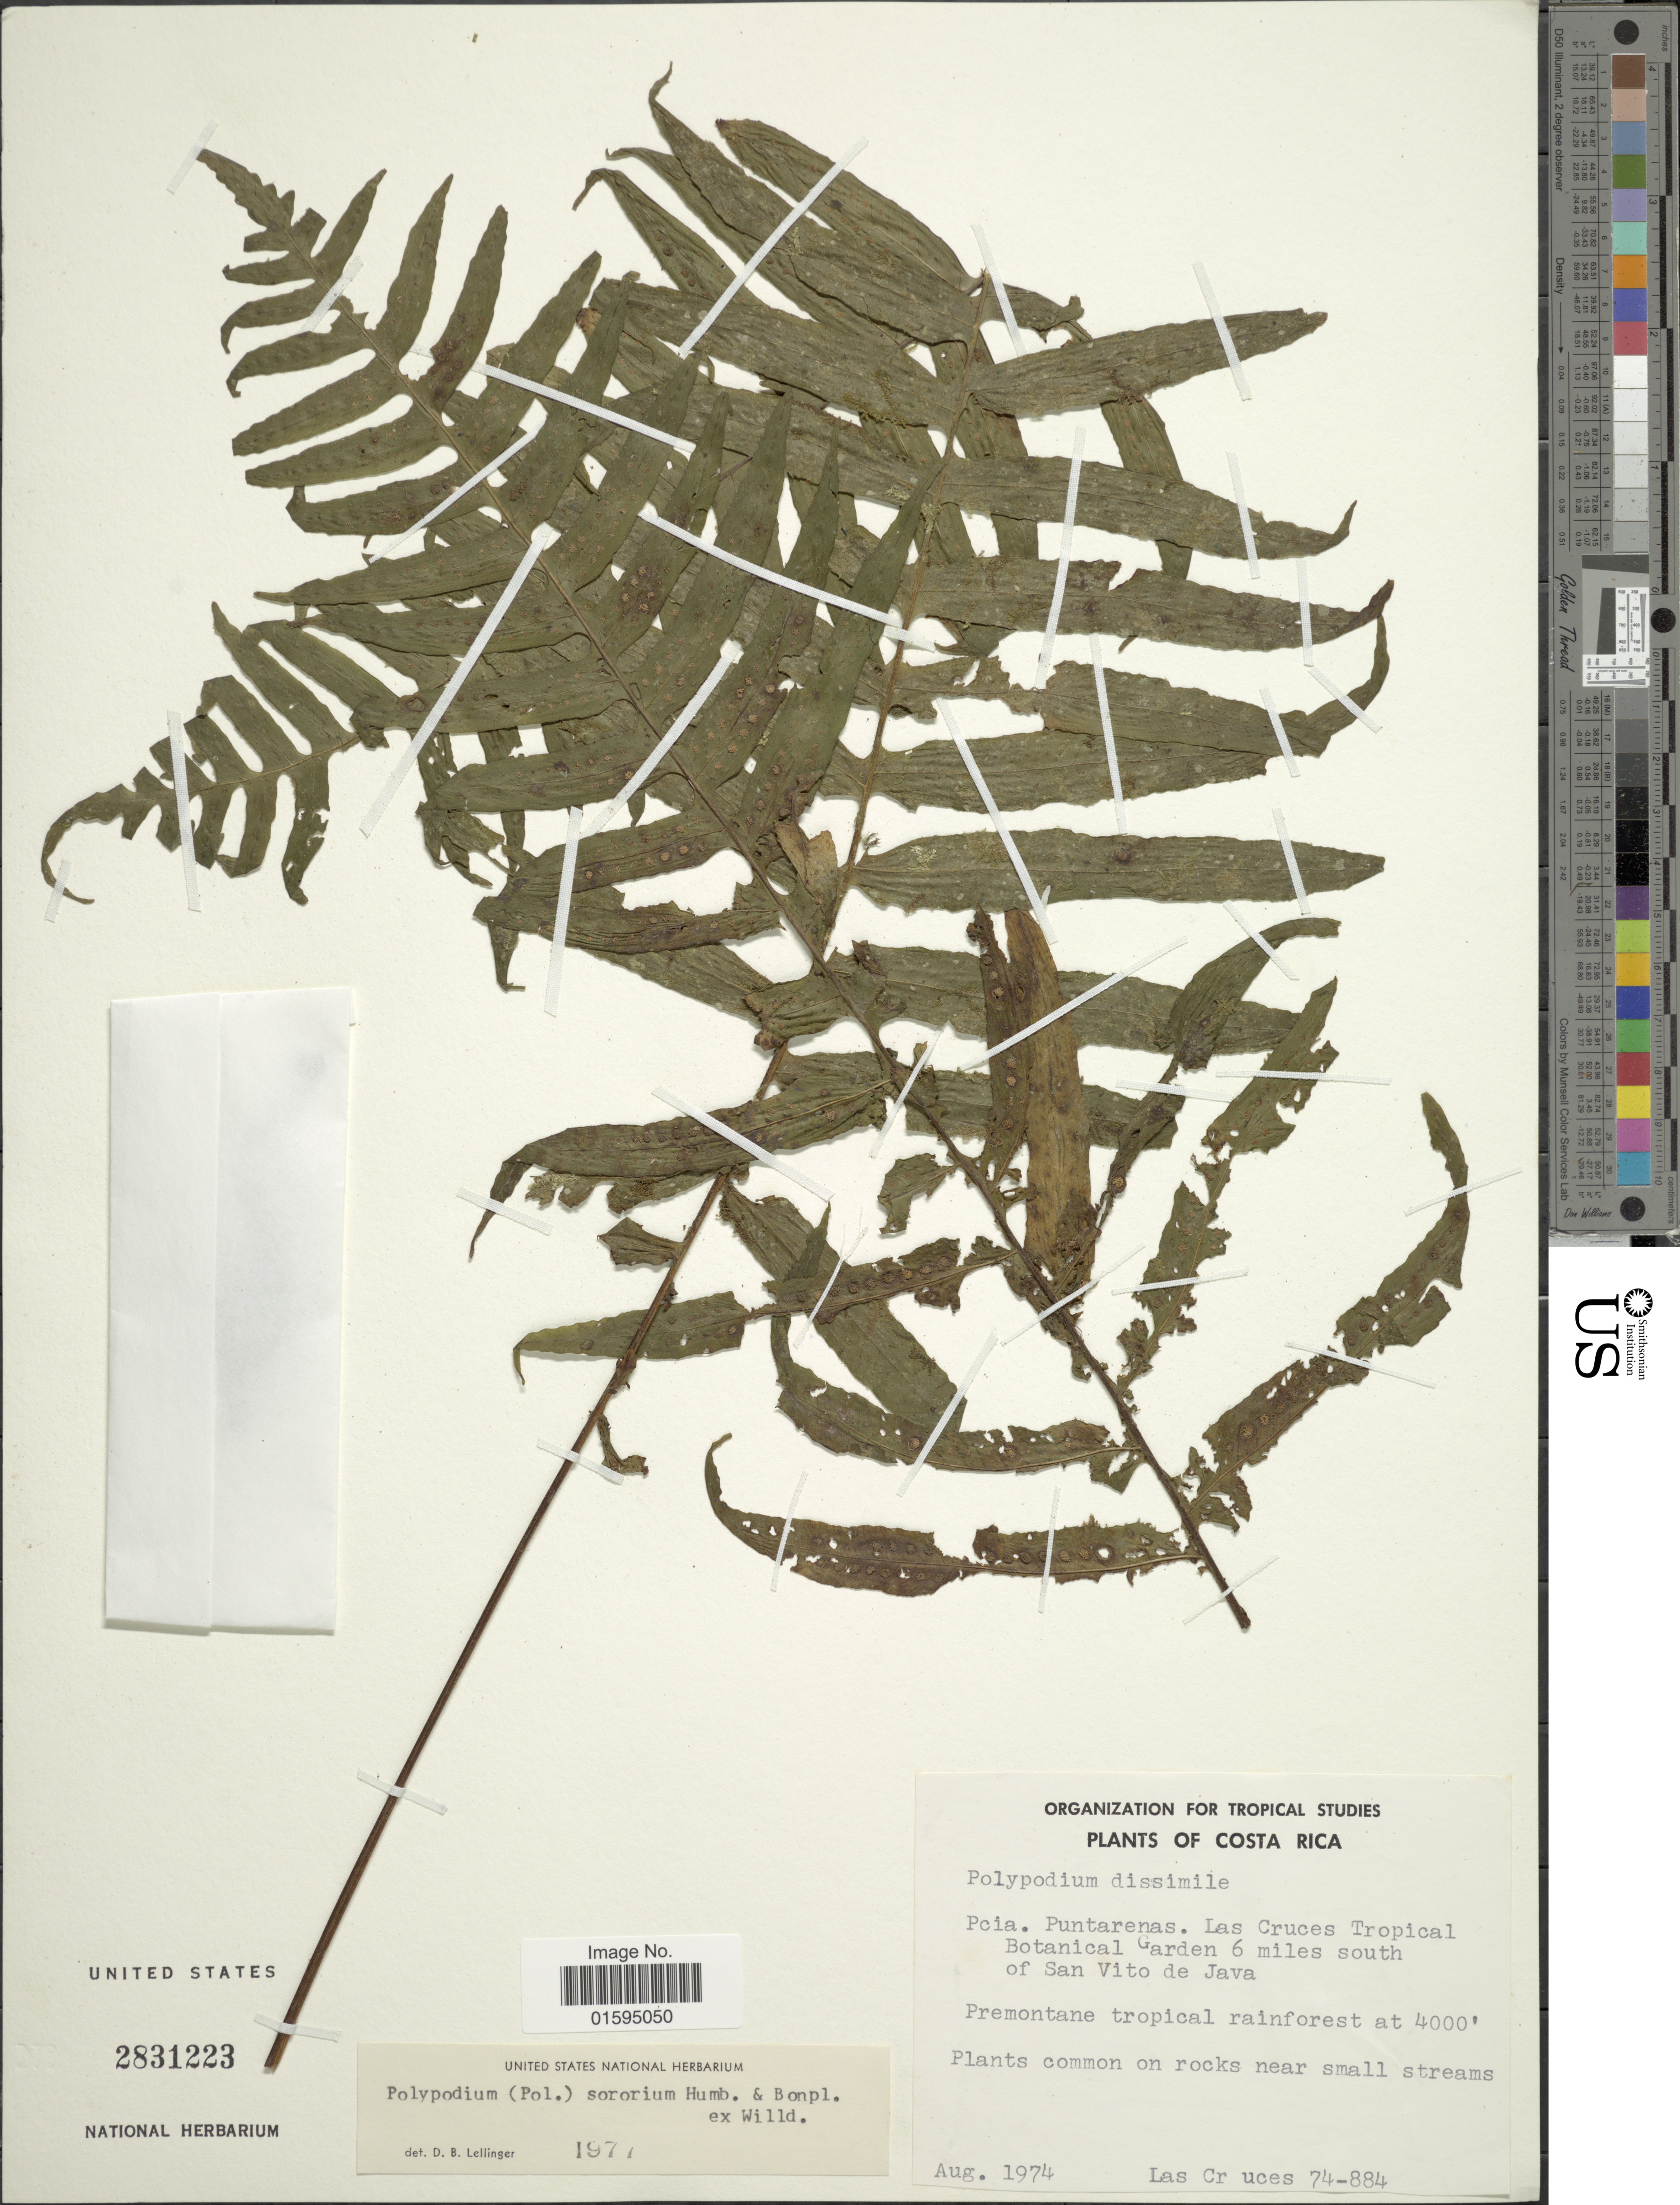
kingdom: Plantae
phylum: Tracheophyta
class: Polypodiopsida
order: Polypodiales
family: Polypodiaceae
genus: Polypodium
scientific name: Polypodium dulce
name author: Poir.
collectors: Las Cruces Botanical Garden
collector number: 74-884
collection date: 1974-08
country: Costa Rica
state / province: Puntarenas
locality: Pcia. Puntarenas. Las Cruces Tropical Botanical Garden 6 miles south of San Vito de Java, Premontane tropical rainforest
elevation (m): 1219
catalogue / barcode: US 2831223